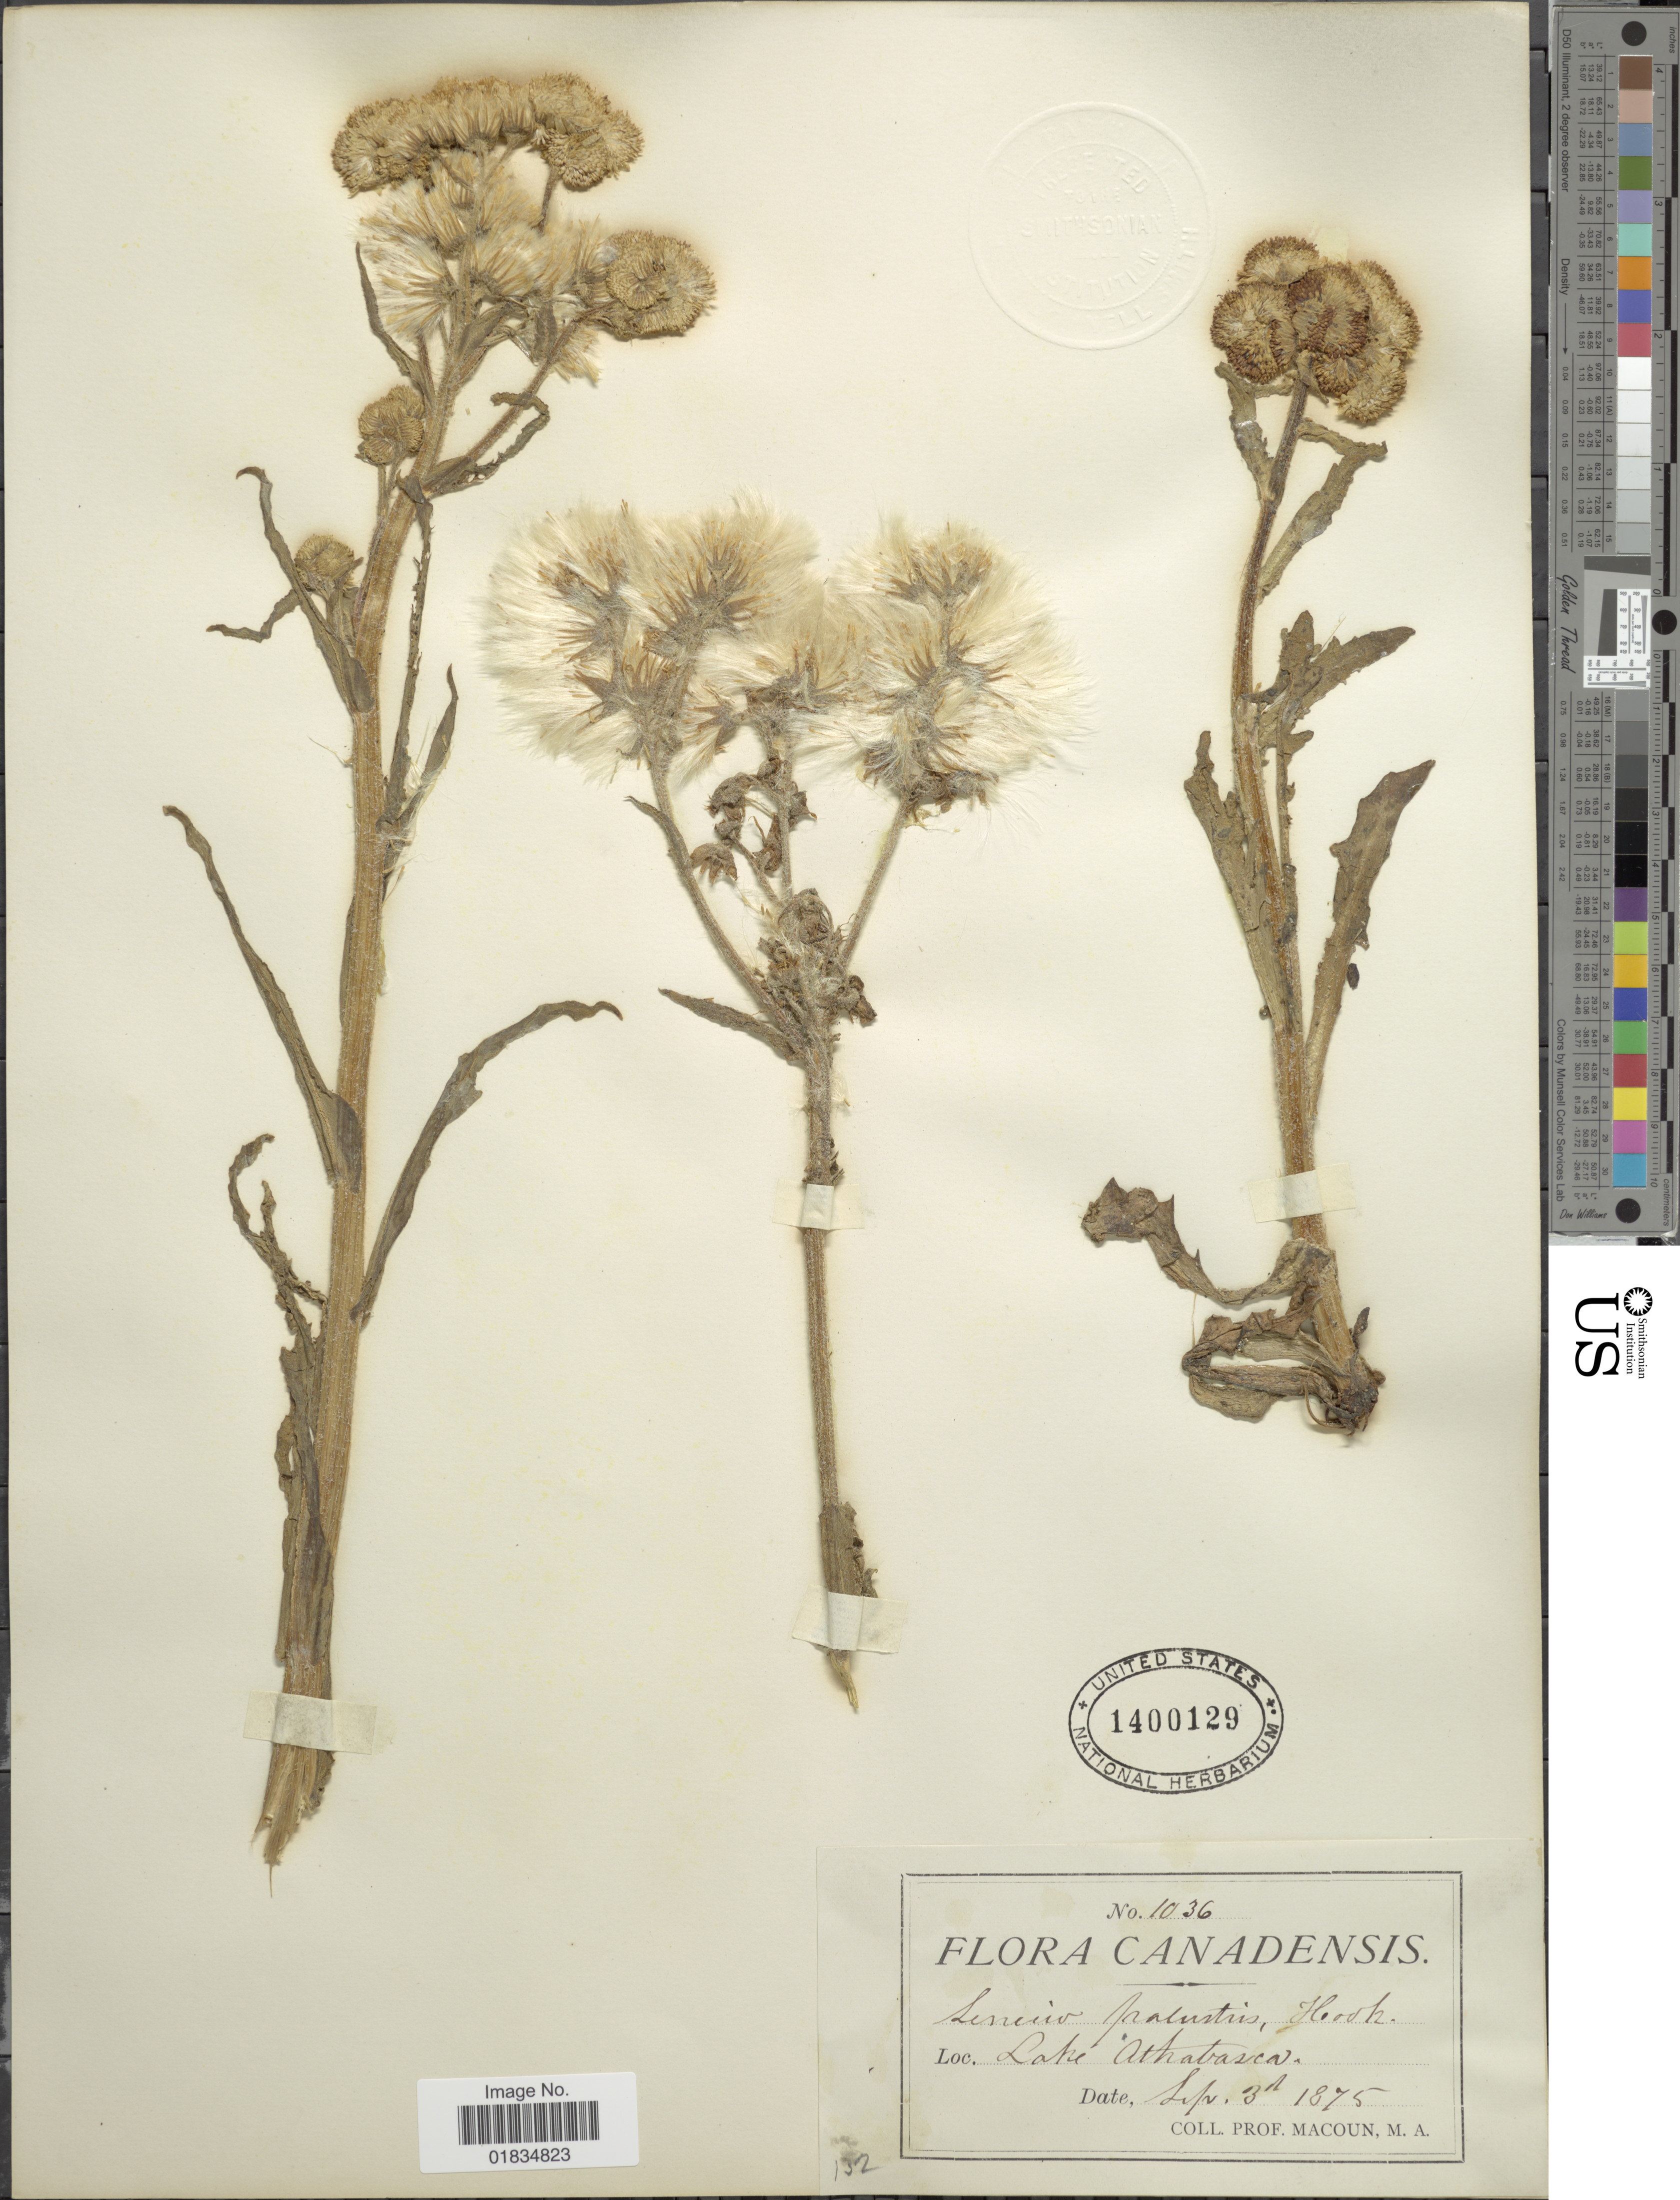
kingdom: Plantae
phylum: Tracheophyta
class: Magnoliopsida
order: Asterales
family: Asteraceae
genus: Tephroseris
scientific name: Tephroseris palustris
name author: (L.) Rchb.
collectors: J. Macoun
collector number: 1036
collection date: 1875-09-03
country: Canada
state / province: Alberta/Saskatchewan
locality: Lake Athabasca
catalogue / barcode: US 1400129